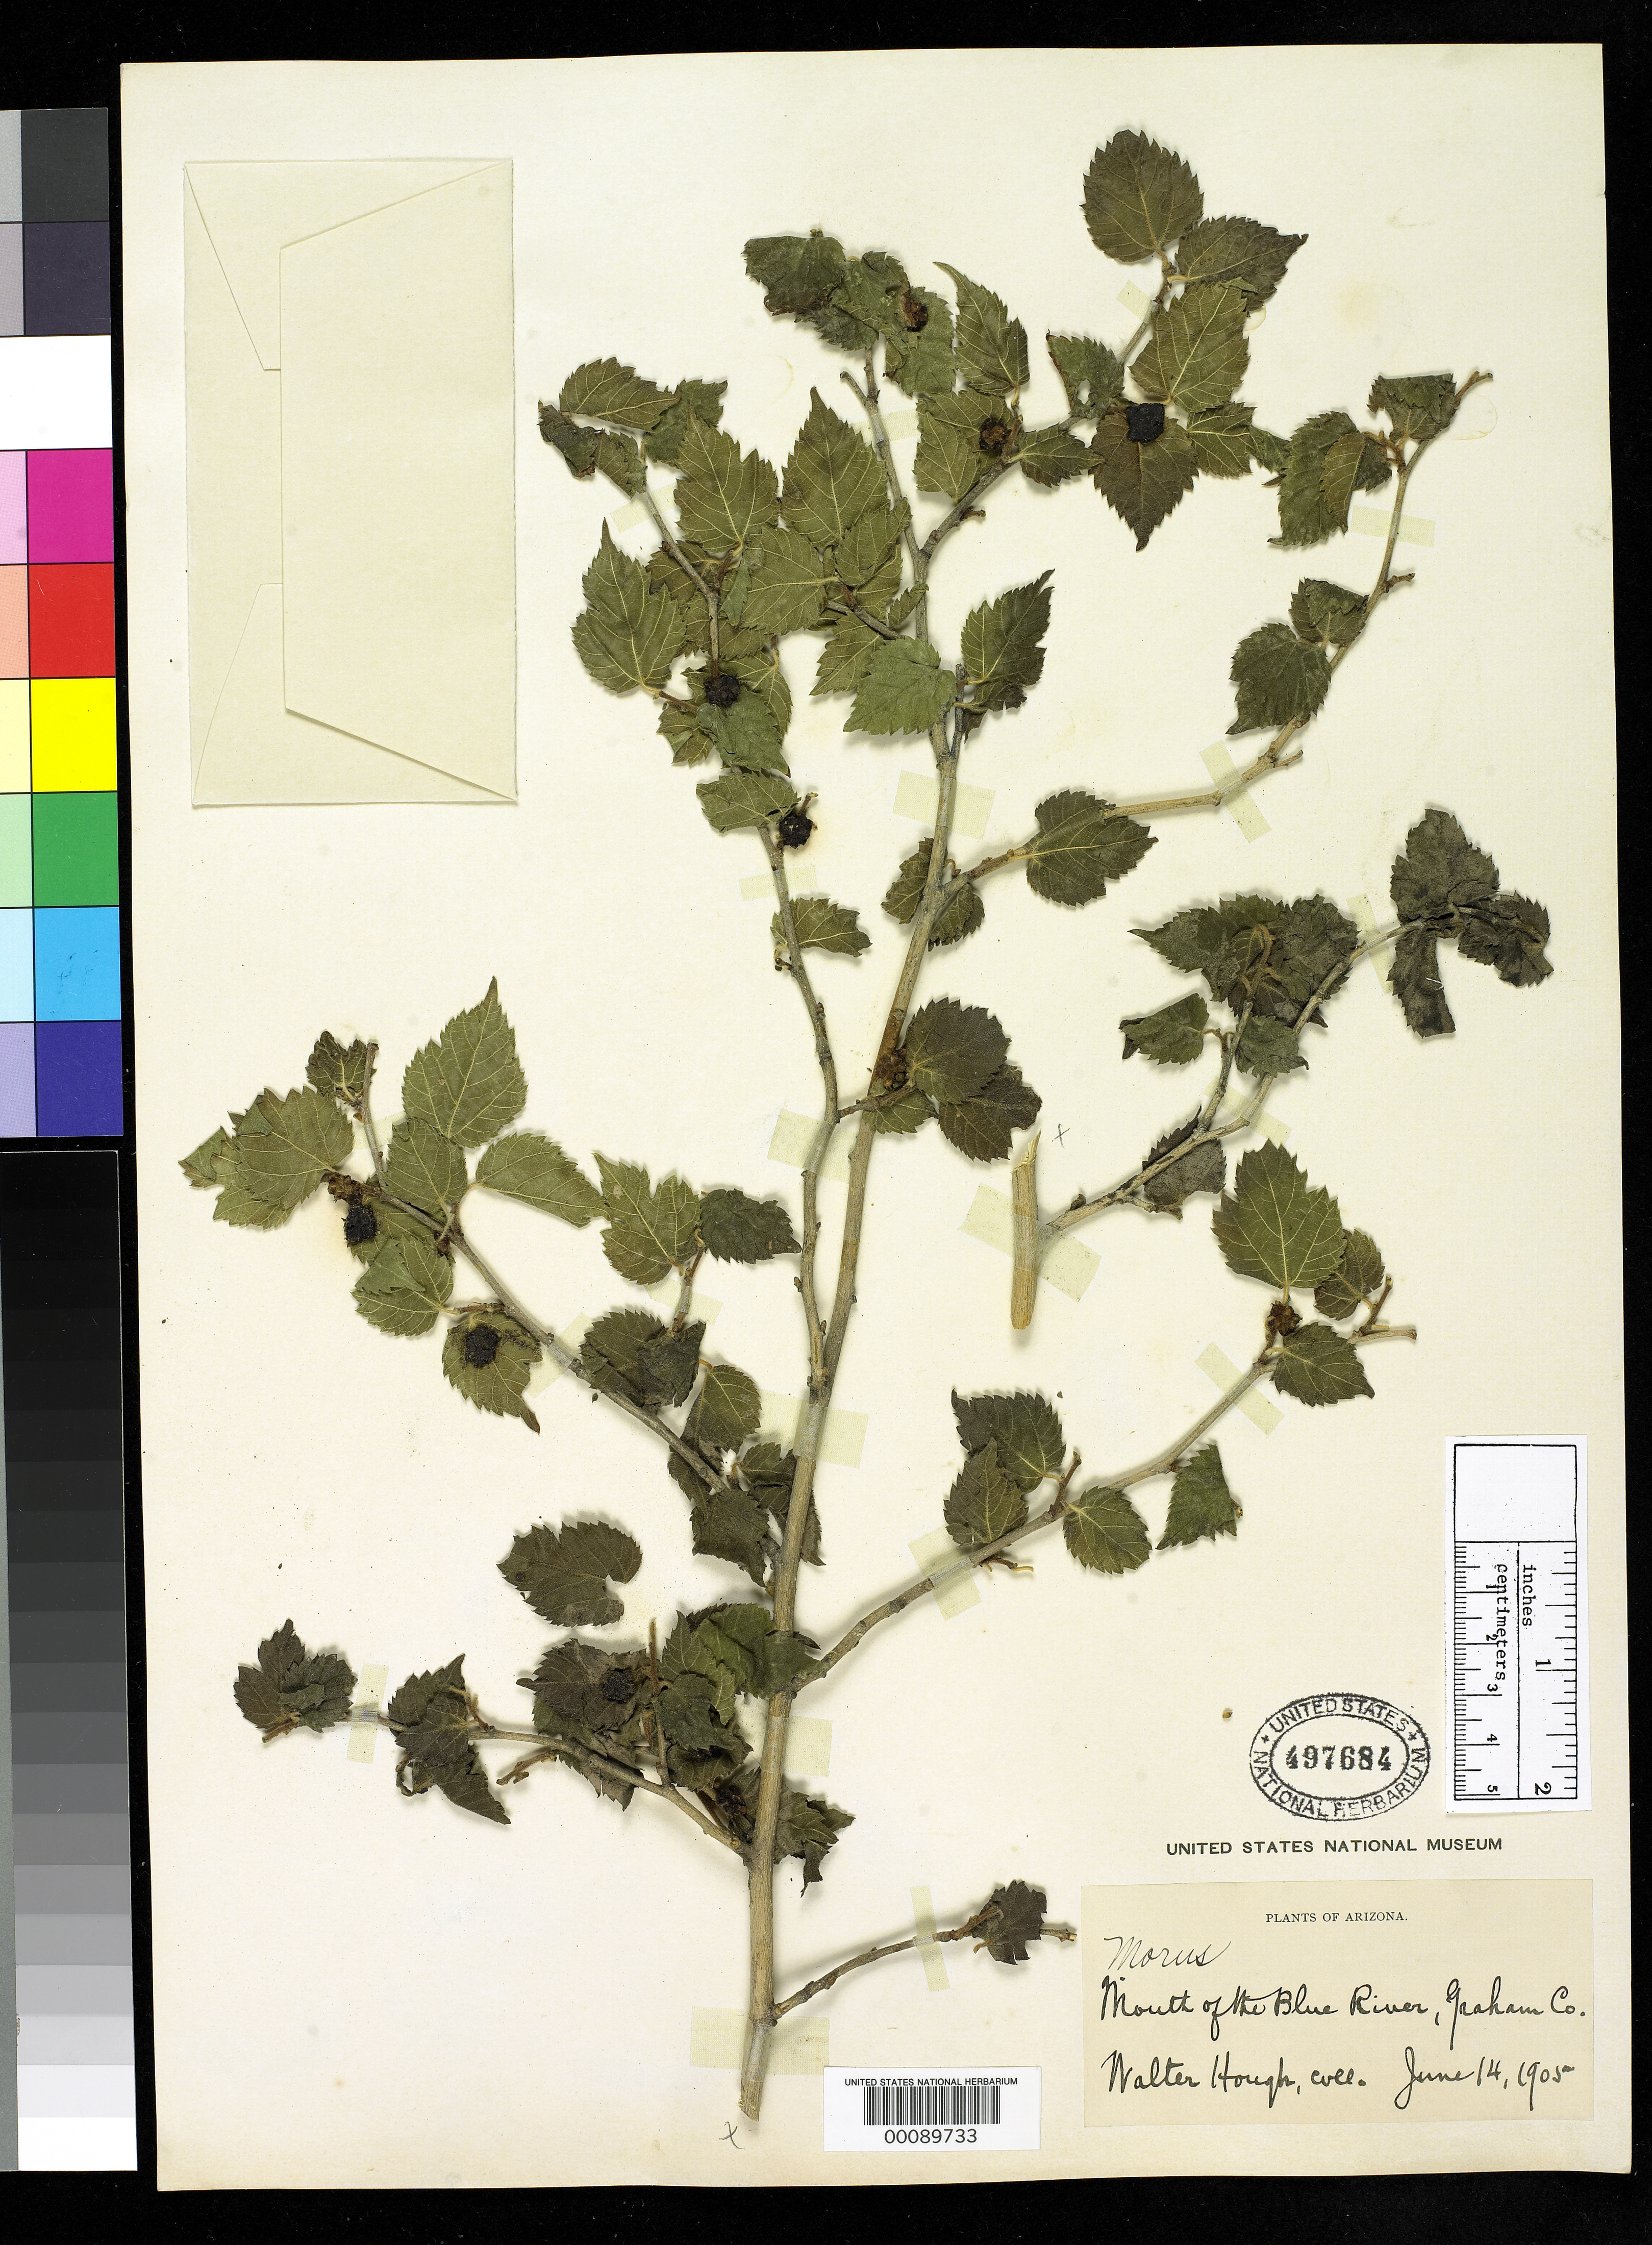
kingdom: Plantae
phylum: Tracheophyta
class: Magnoliopsida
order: Rosales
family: Moraceae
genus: Morus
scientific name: Morus crataegifolia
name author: Greene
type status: Isotype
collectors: W. Hough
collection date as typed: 14 Jun 1905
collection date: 1905-06-14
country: United States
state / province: Arizona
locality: Mouth of Blue River, a tributary of the Gila River.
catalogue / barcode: US 497684